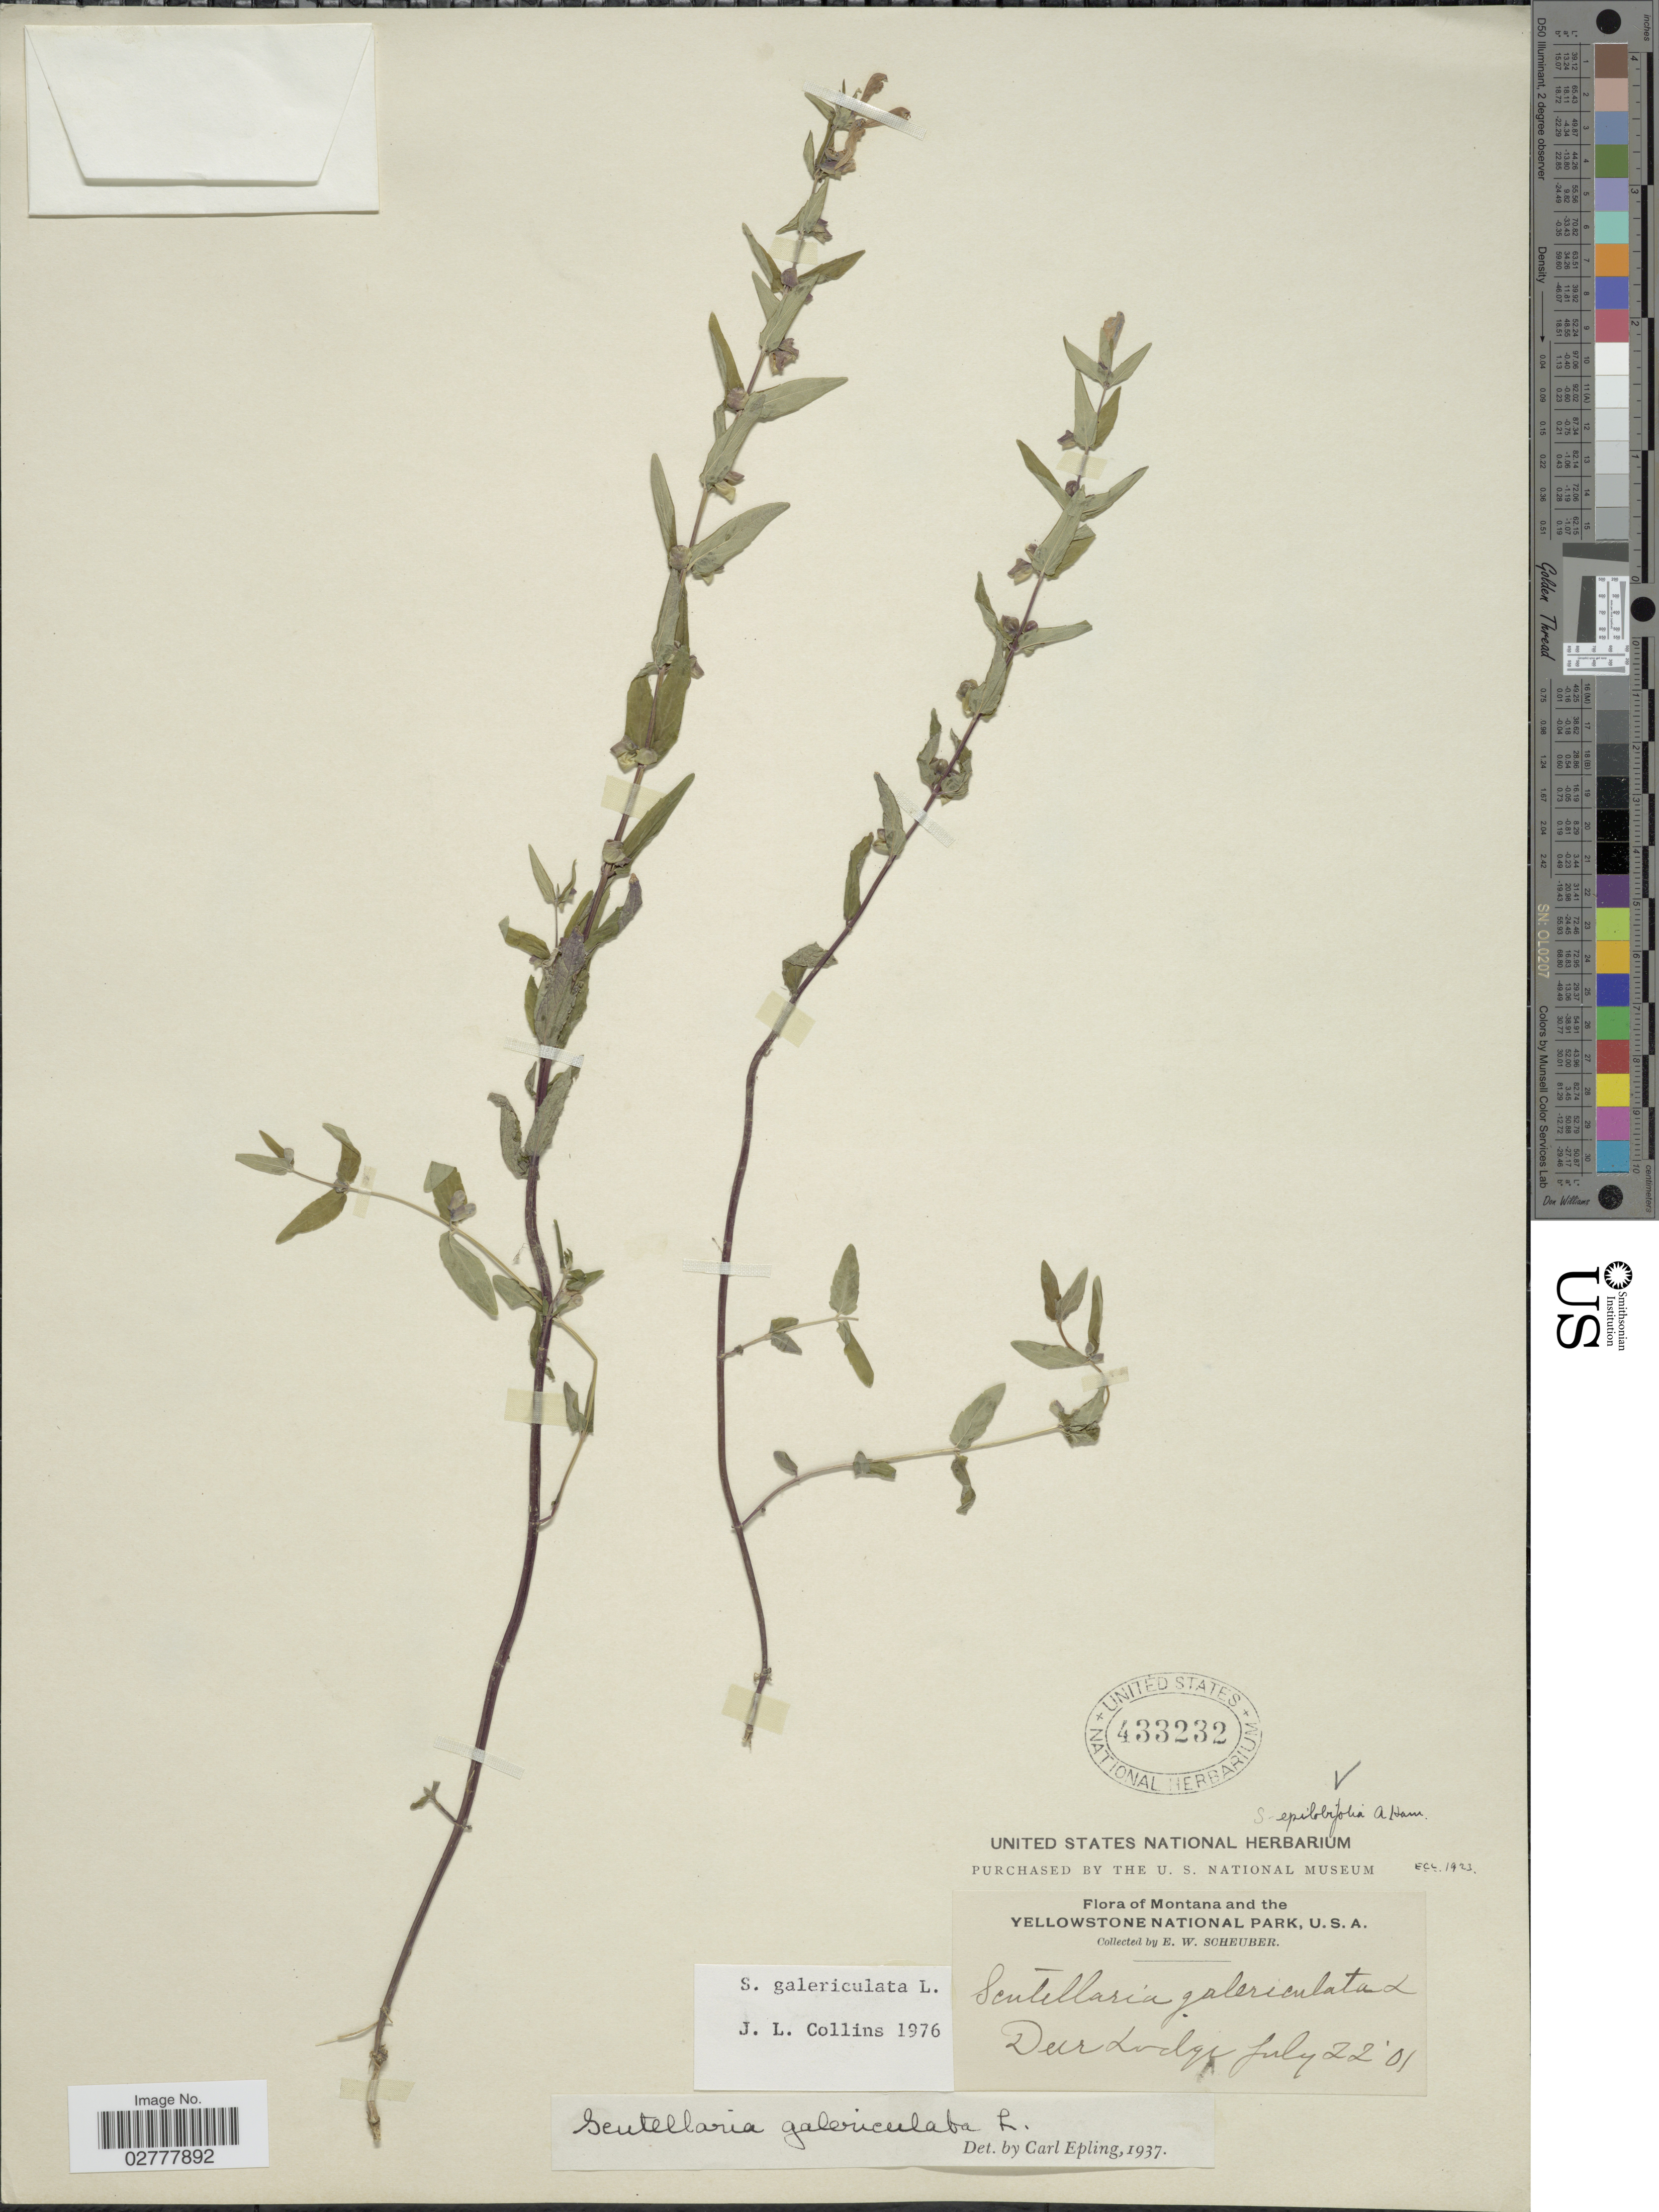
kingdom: Plantae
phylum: Tracheophyta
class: Magnoliopsida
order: Lamiales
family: Lamiaceae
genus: Scutellaria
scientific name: Scutellaria galericulata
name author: L.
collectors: E. Scheuber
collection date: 1901-07-22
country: United States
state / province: Montana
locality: Yellowstone National Park. Deer Lodge.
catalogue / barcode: US 433232